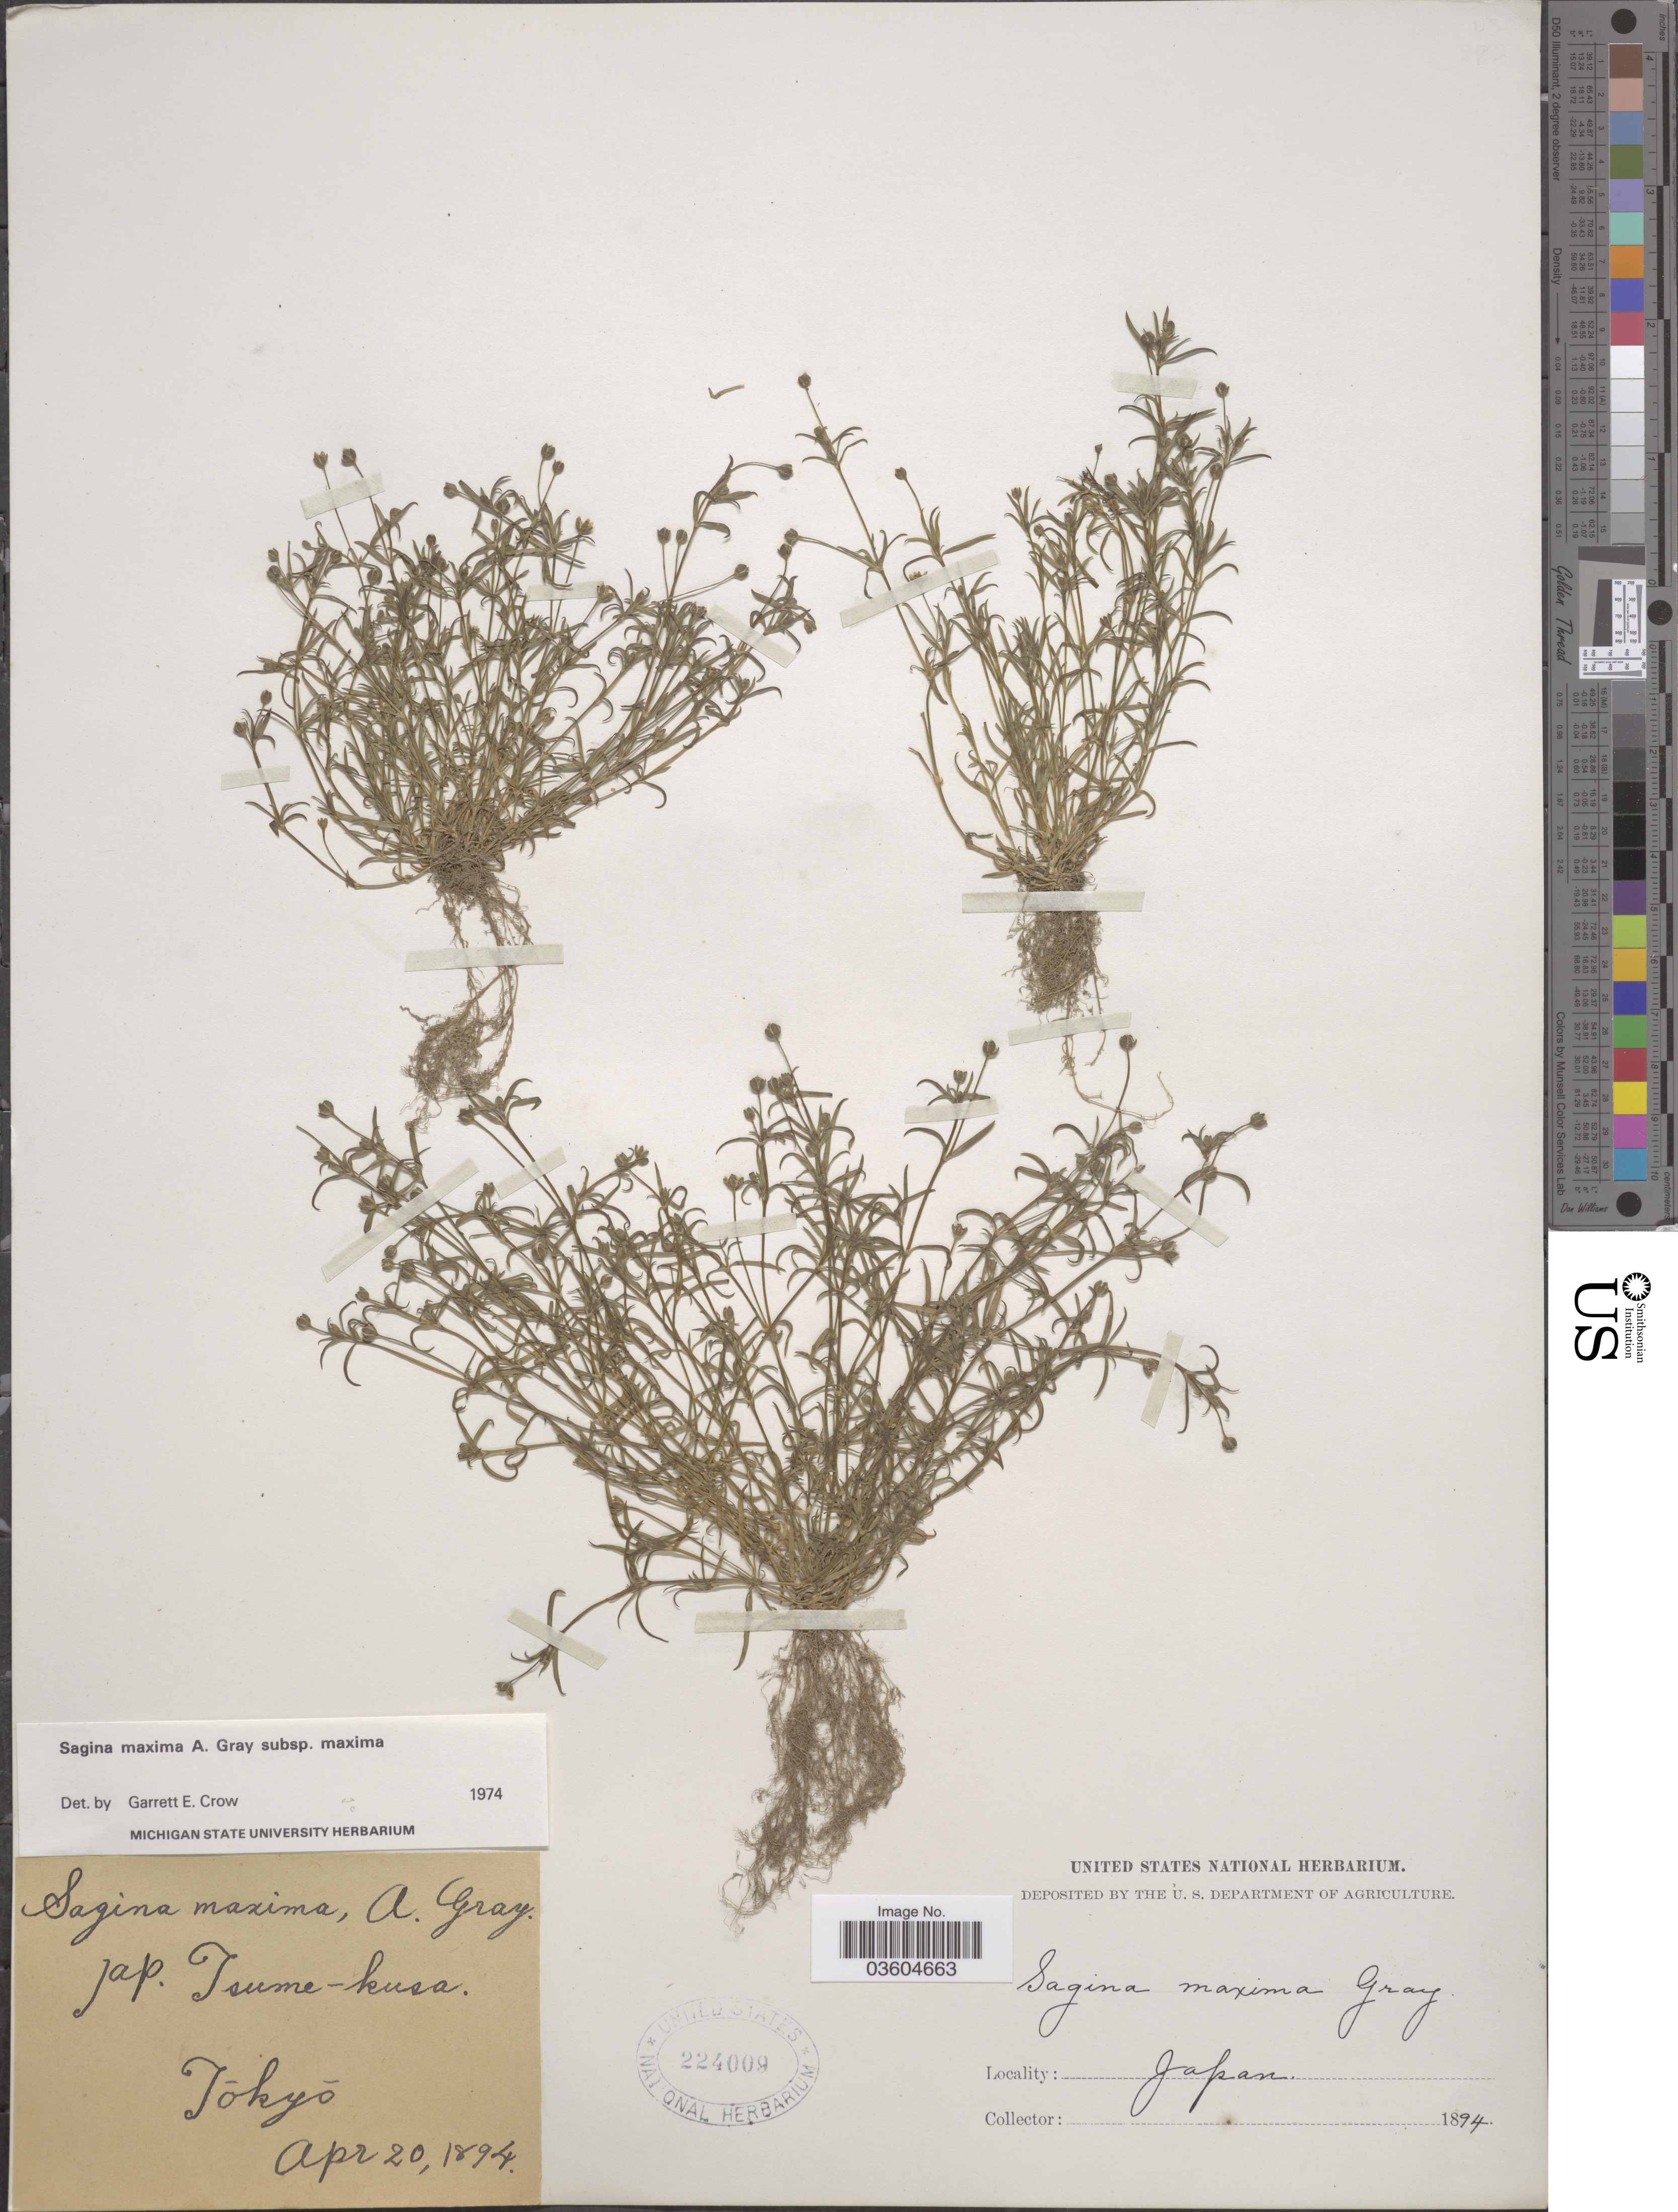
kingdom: Plantae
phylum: Tracheophyta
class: Magnoliopsida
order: Caryophyllales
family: Caryophyllaceae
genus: Sagina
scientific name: Sagina maxima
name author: A. Gray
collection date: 1894-04-20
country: Japan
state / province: Tokyo, Federal City of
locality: Tokyo.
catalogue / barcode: US 224009